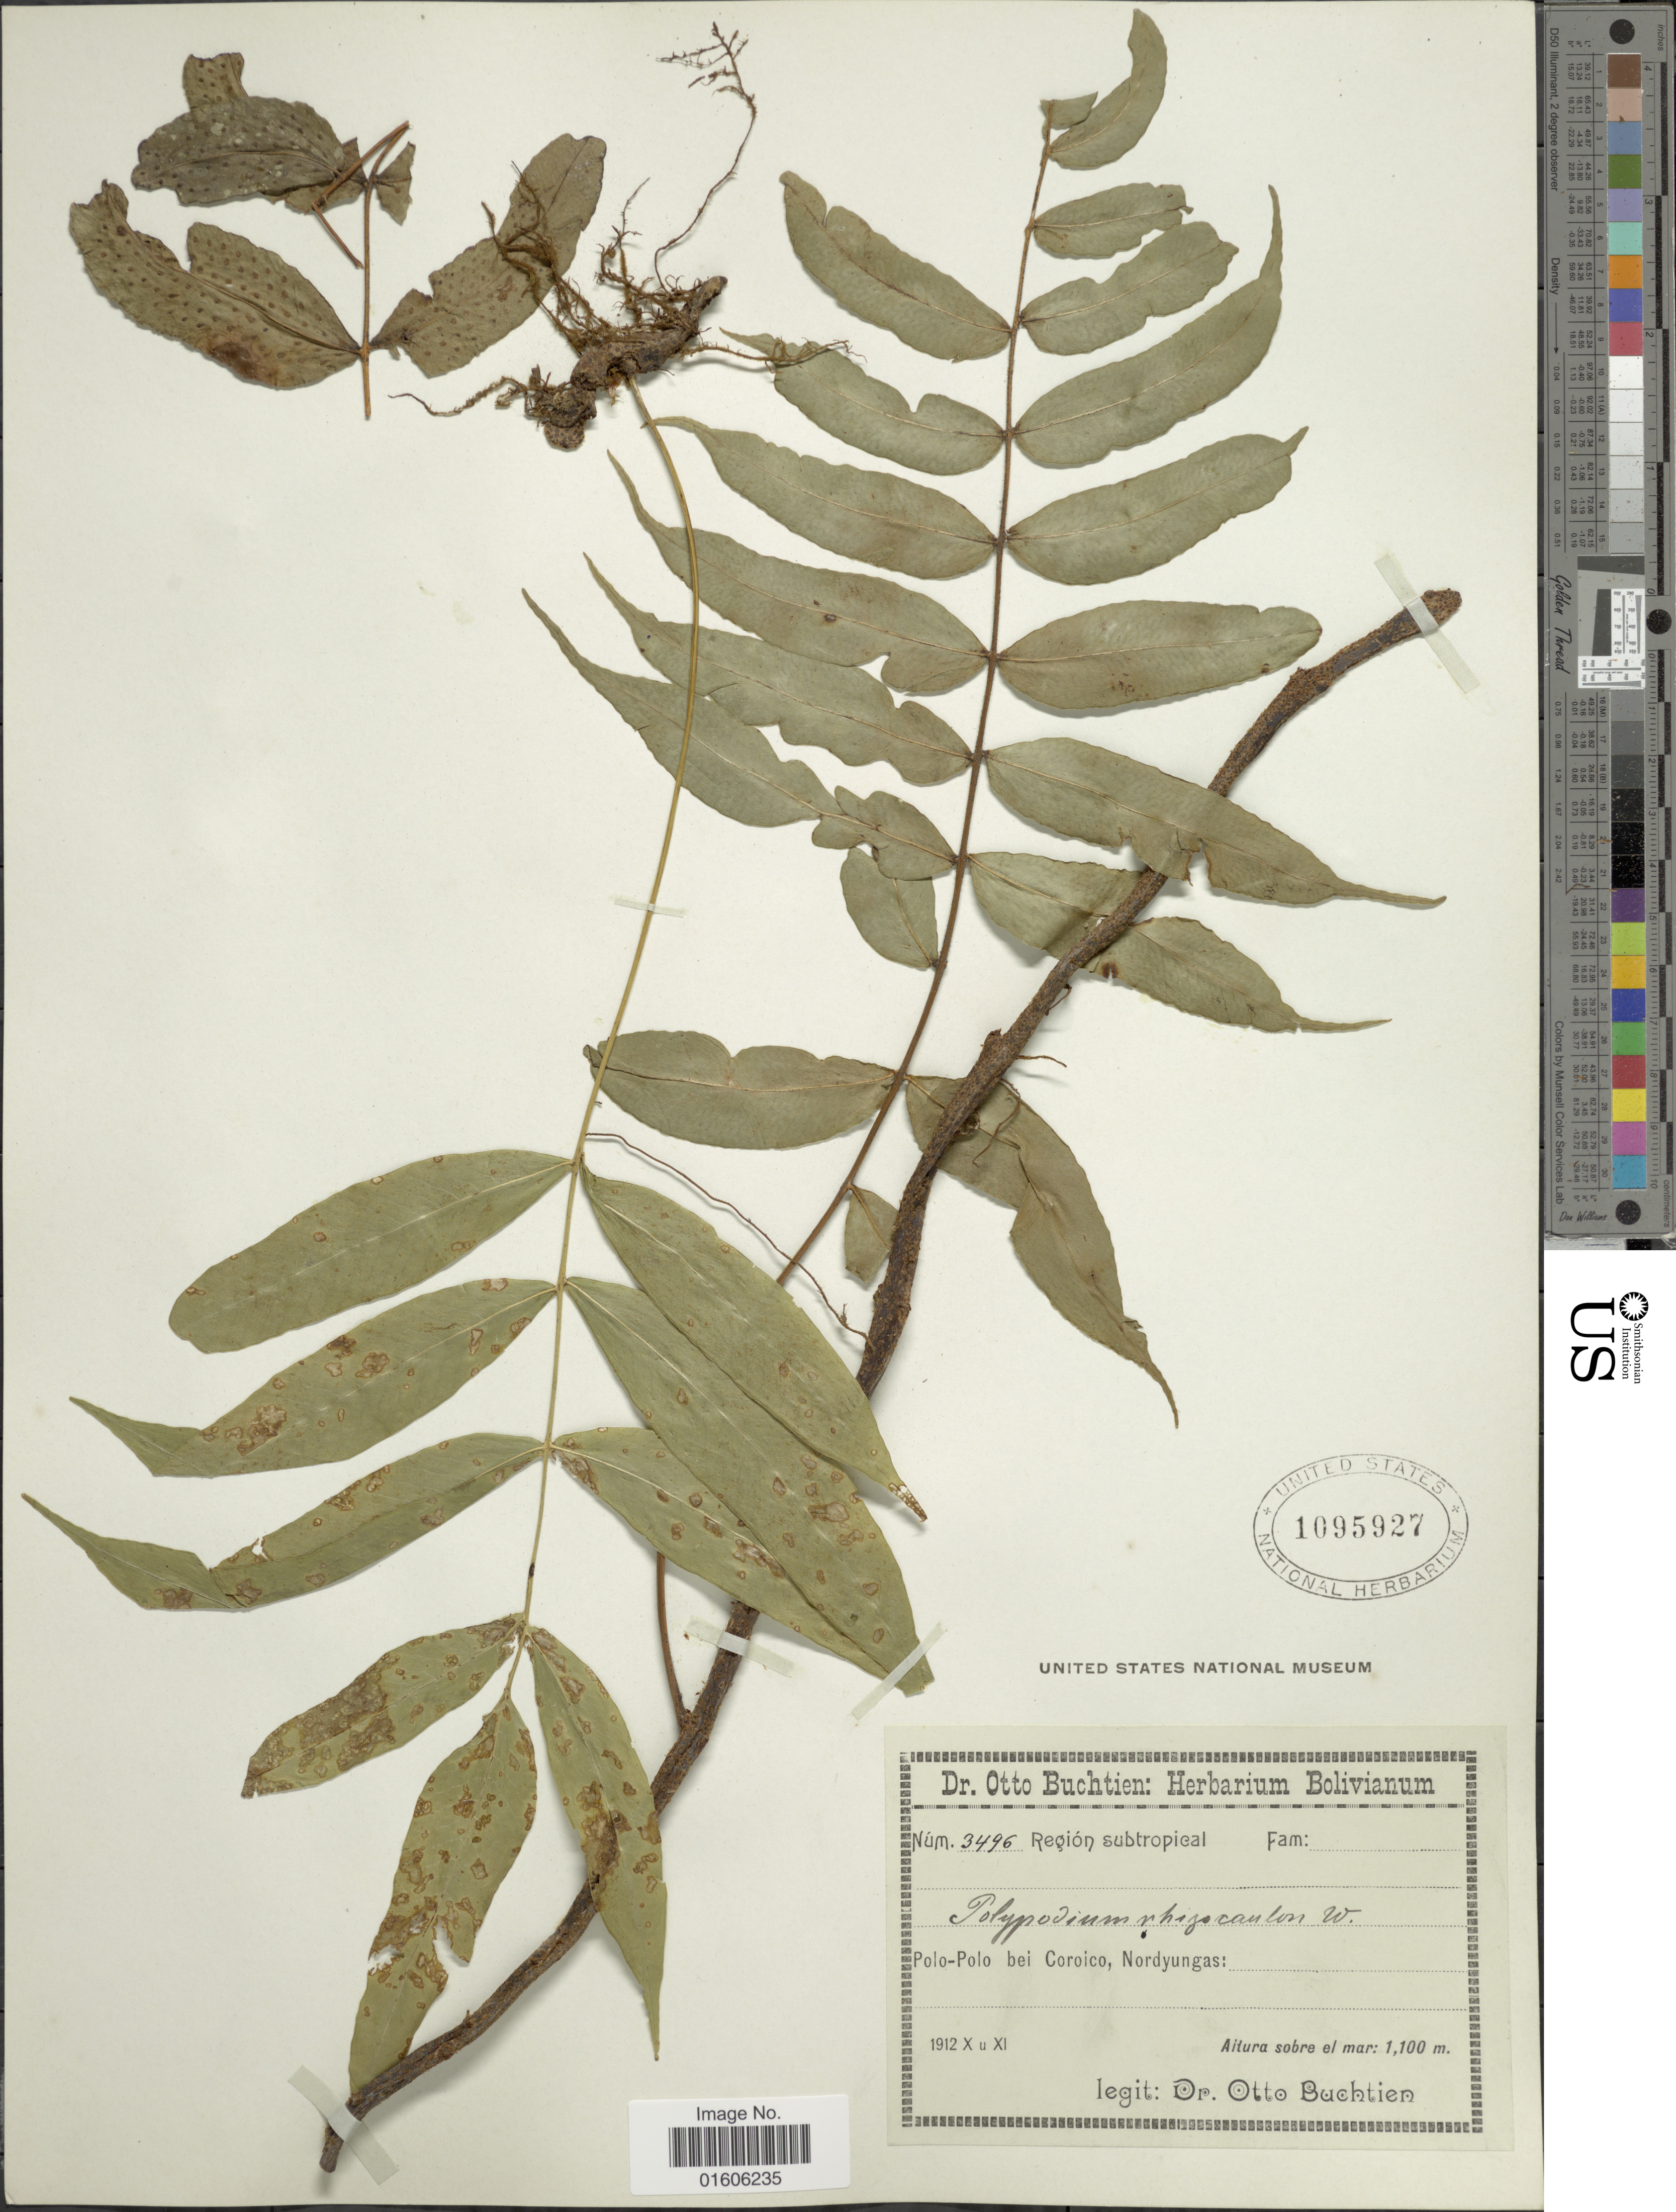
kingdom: Plantae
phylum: Tracheophyta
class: Polypodiopsida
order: Polypodiales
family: Polypodiaceae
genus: Serpocaulon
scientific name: Serpocaulon fraxinifolium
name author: (Jacq.) A.R. Sm.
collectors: O. Buchtien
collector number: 3496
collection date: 1912-10/1912-11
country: Bolivia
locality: Región: subtropical. Polo-Polo bei Coroico, Nordyungas.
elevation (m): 1100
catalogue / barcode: US 1095927